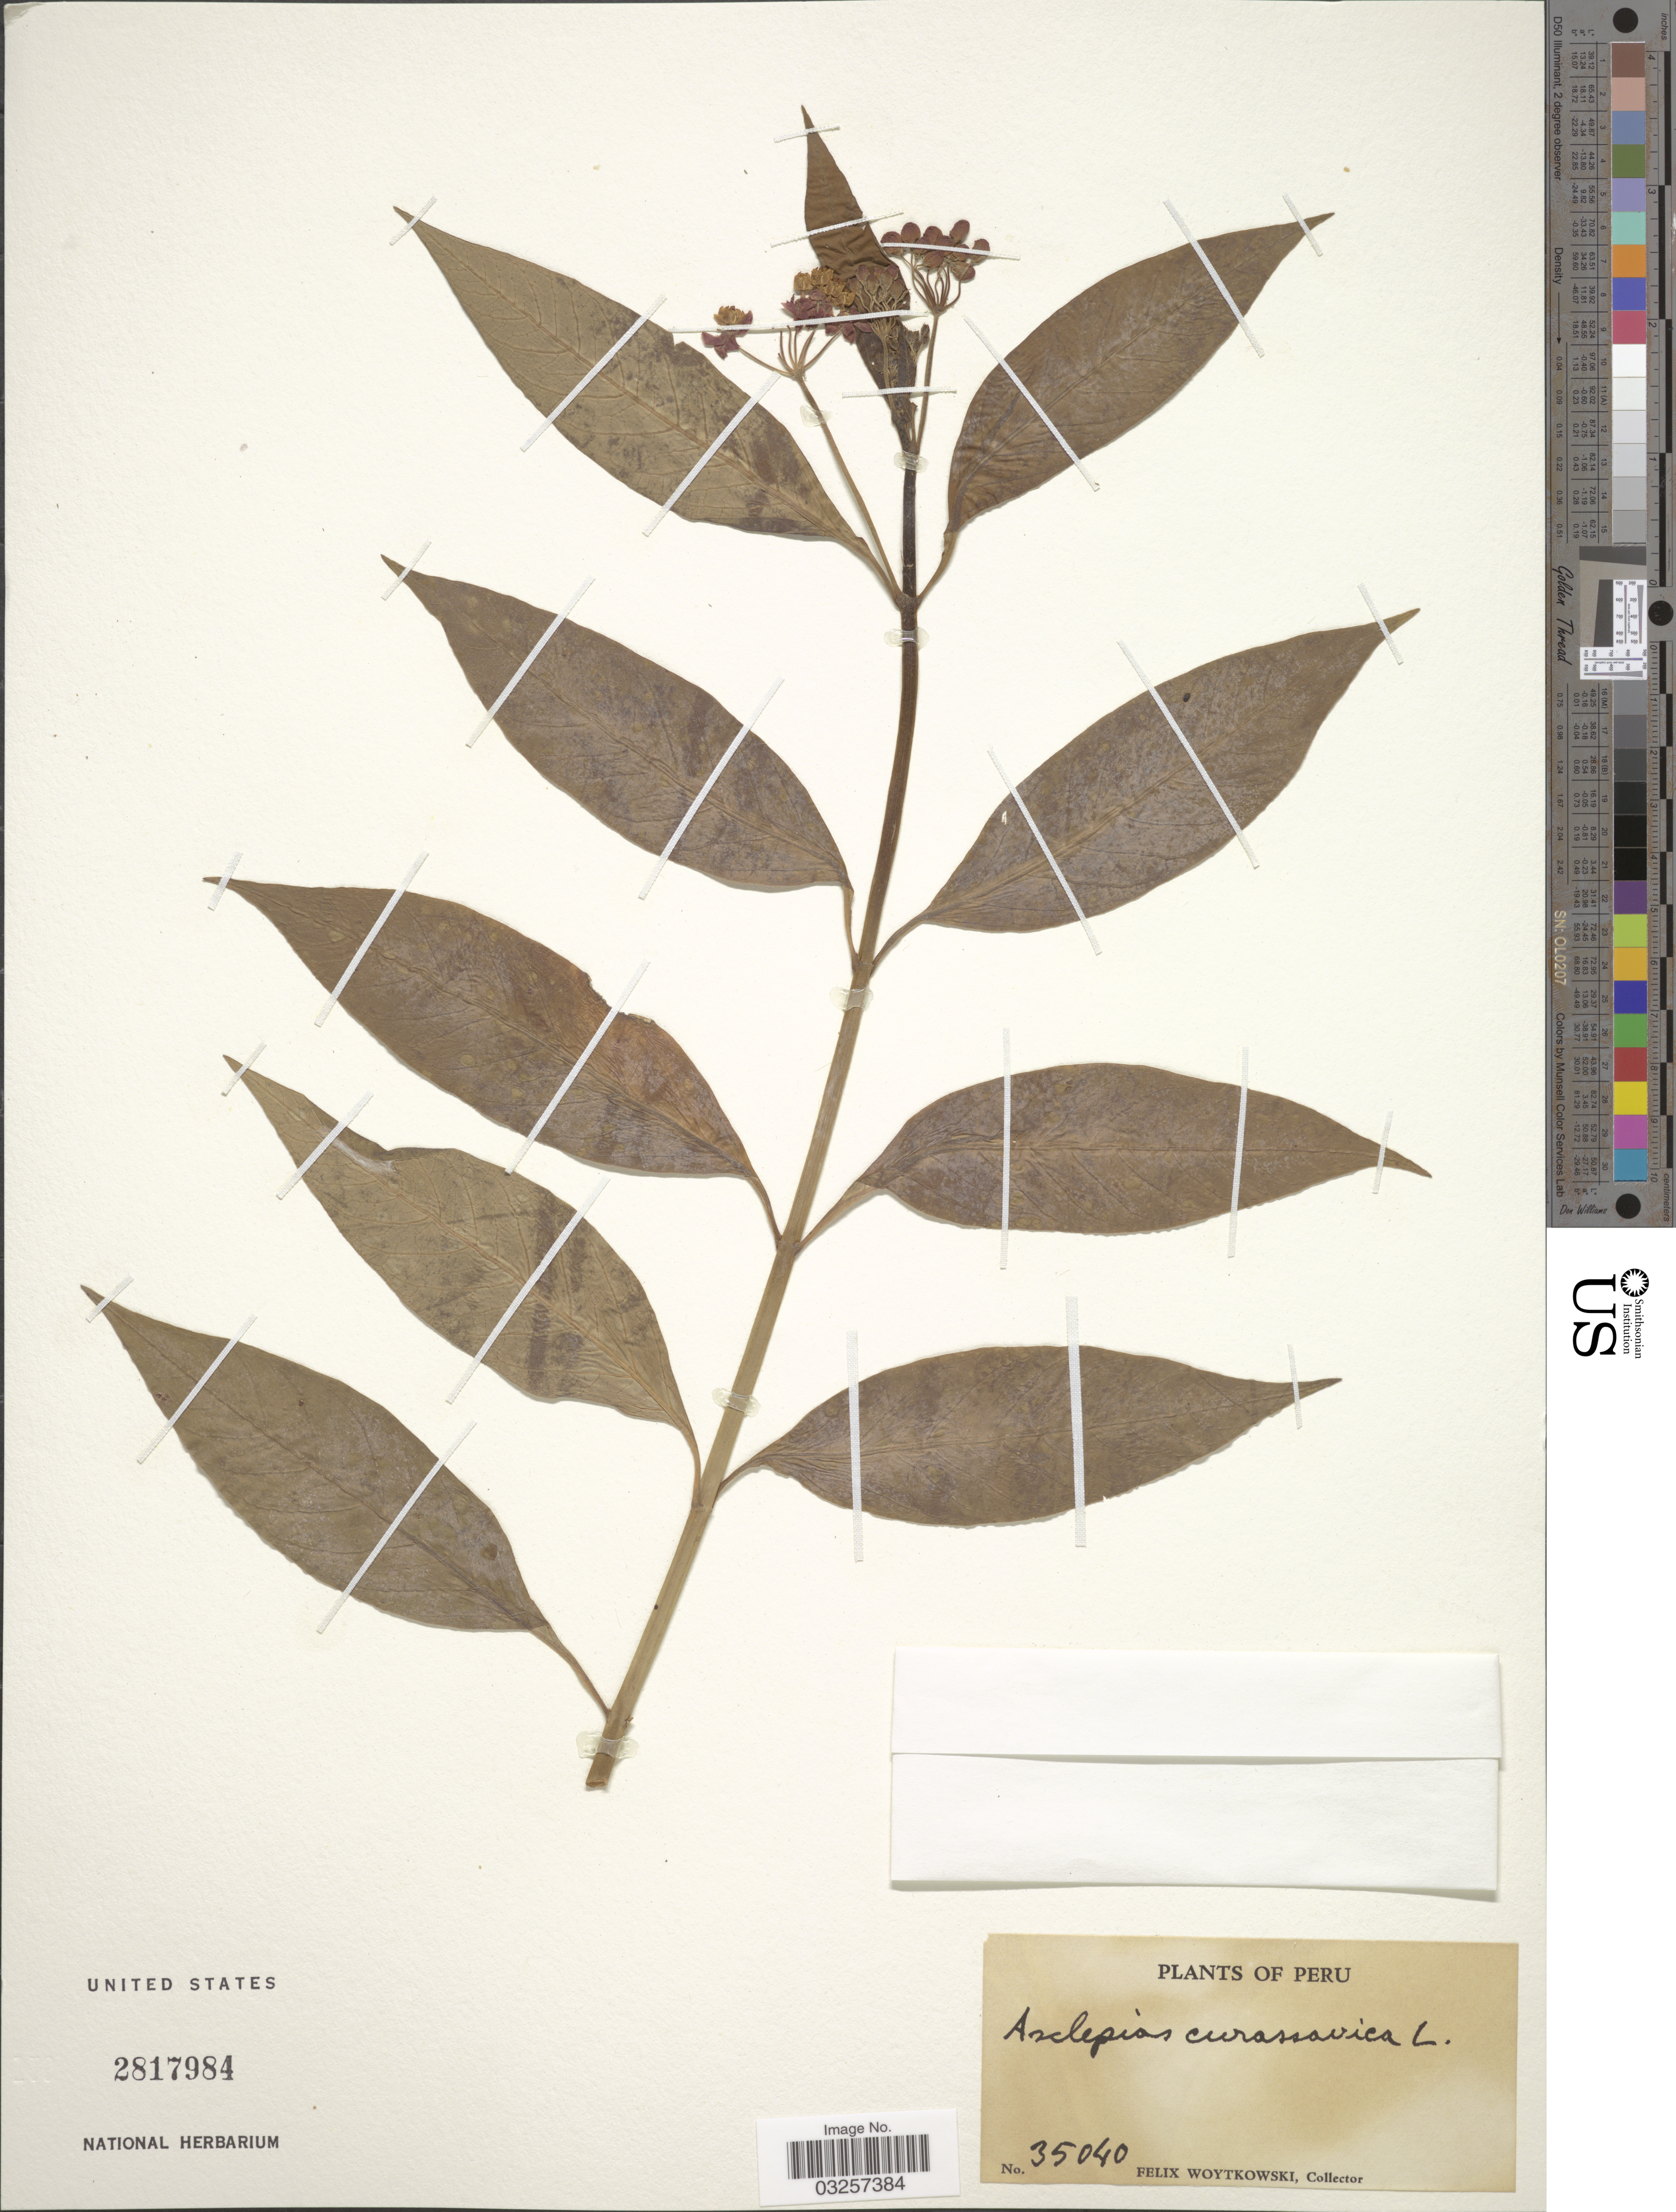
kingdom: Plantae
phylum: Tracheophyta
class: Magnoliopsida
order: Gentianales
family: Apocynaceae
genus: Asclepias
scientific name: Asclepias curassavica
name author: L.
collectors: F. Woytkowski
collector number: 35040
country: Peru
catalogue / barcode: US 2817984